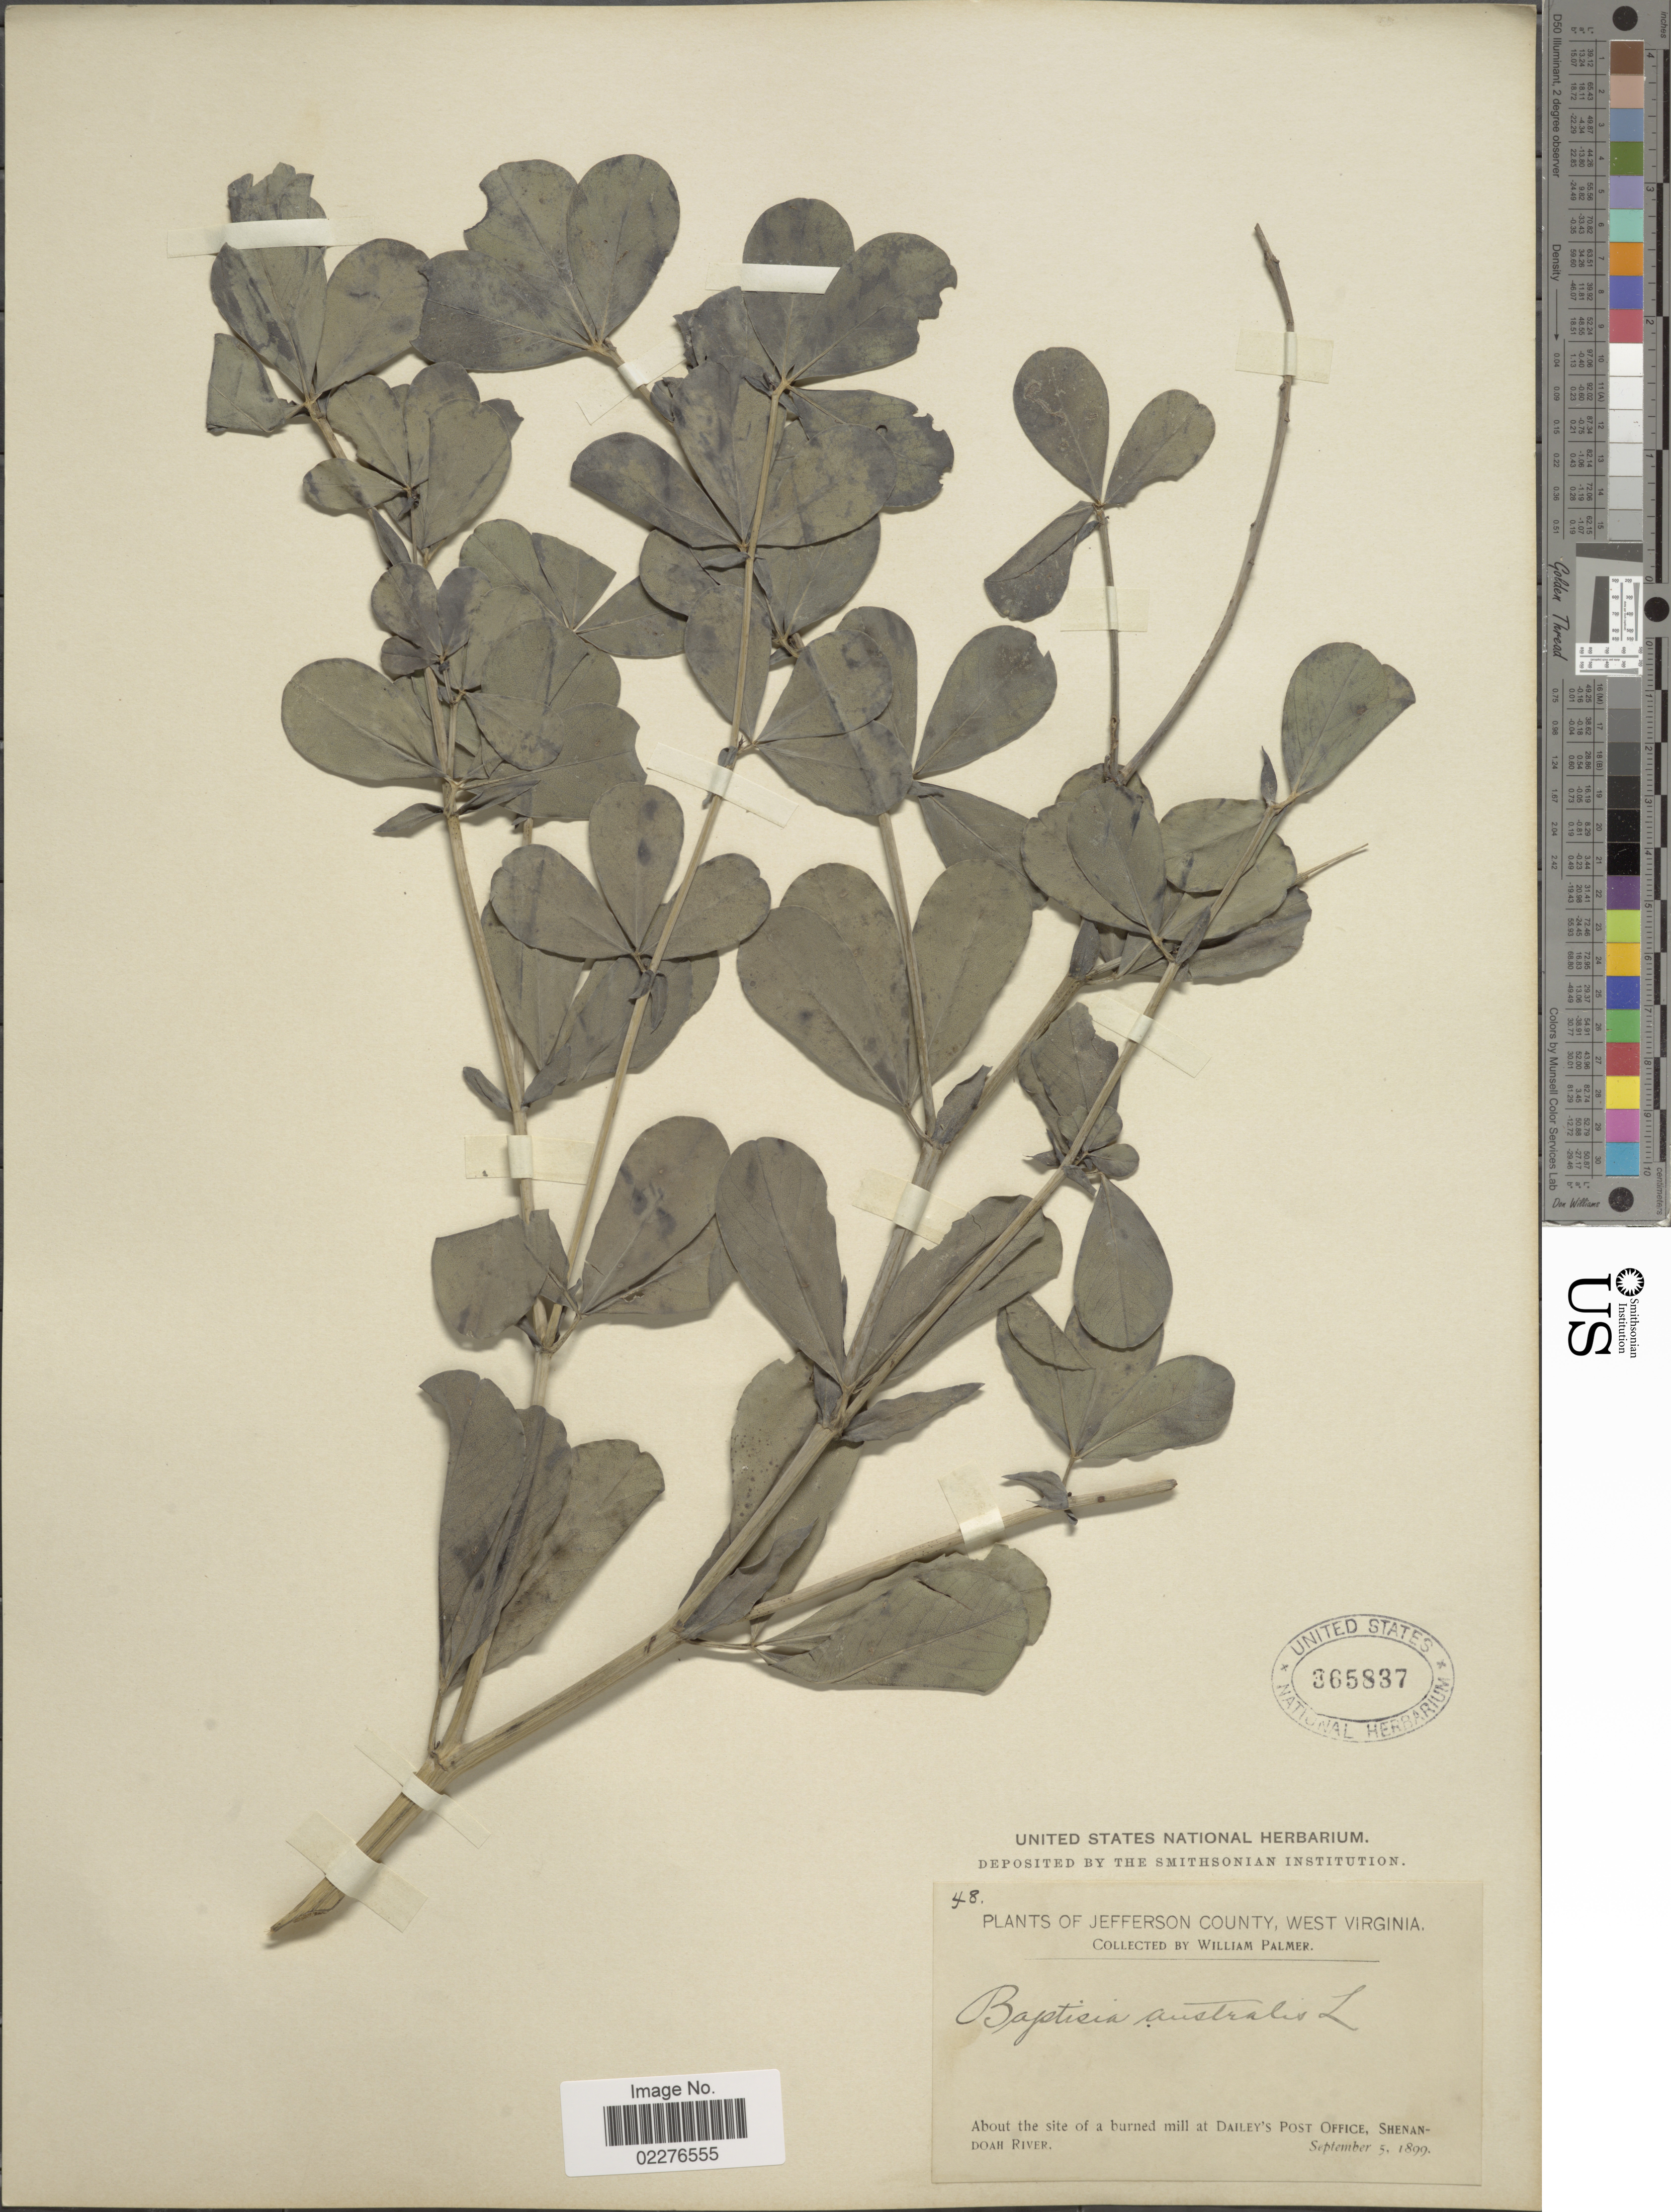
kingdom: Plantae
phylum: Tracheophyta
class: Magnoliopsida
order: Fabales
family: Fabaceae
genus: Baptisia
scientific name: Baptisia australis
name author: (L.) R. Br.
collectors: W. Palmer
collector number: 48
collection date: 1899-09-05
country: United States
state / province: West Virginia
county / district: Jefferson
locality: Jefferson County, About the site of a burned mill at Dailey's Post Office, Shenandoah River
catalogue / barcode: US 365837